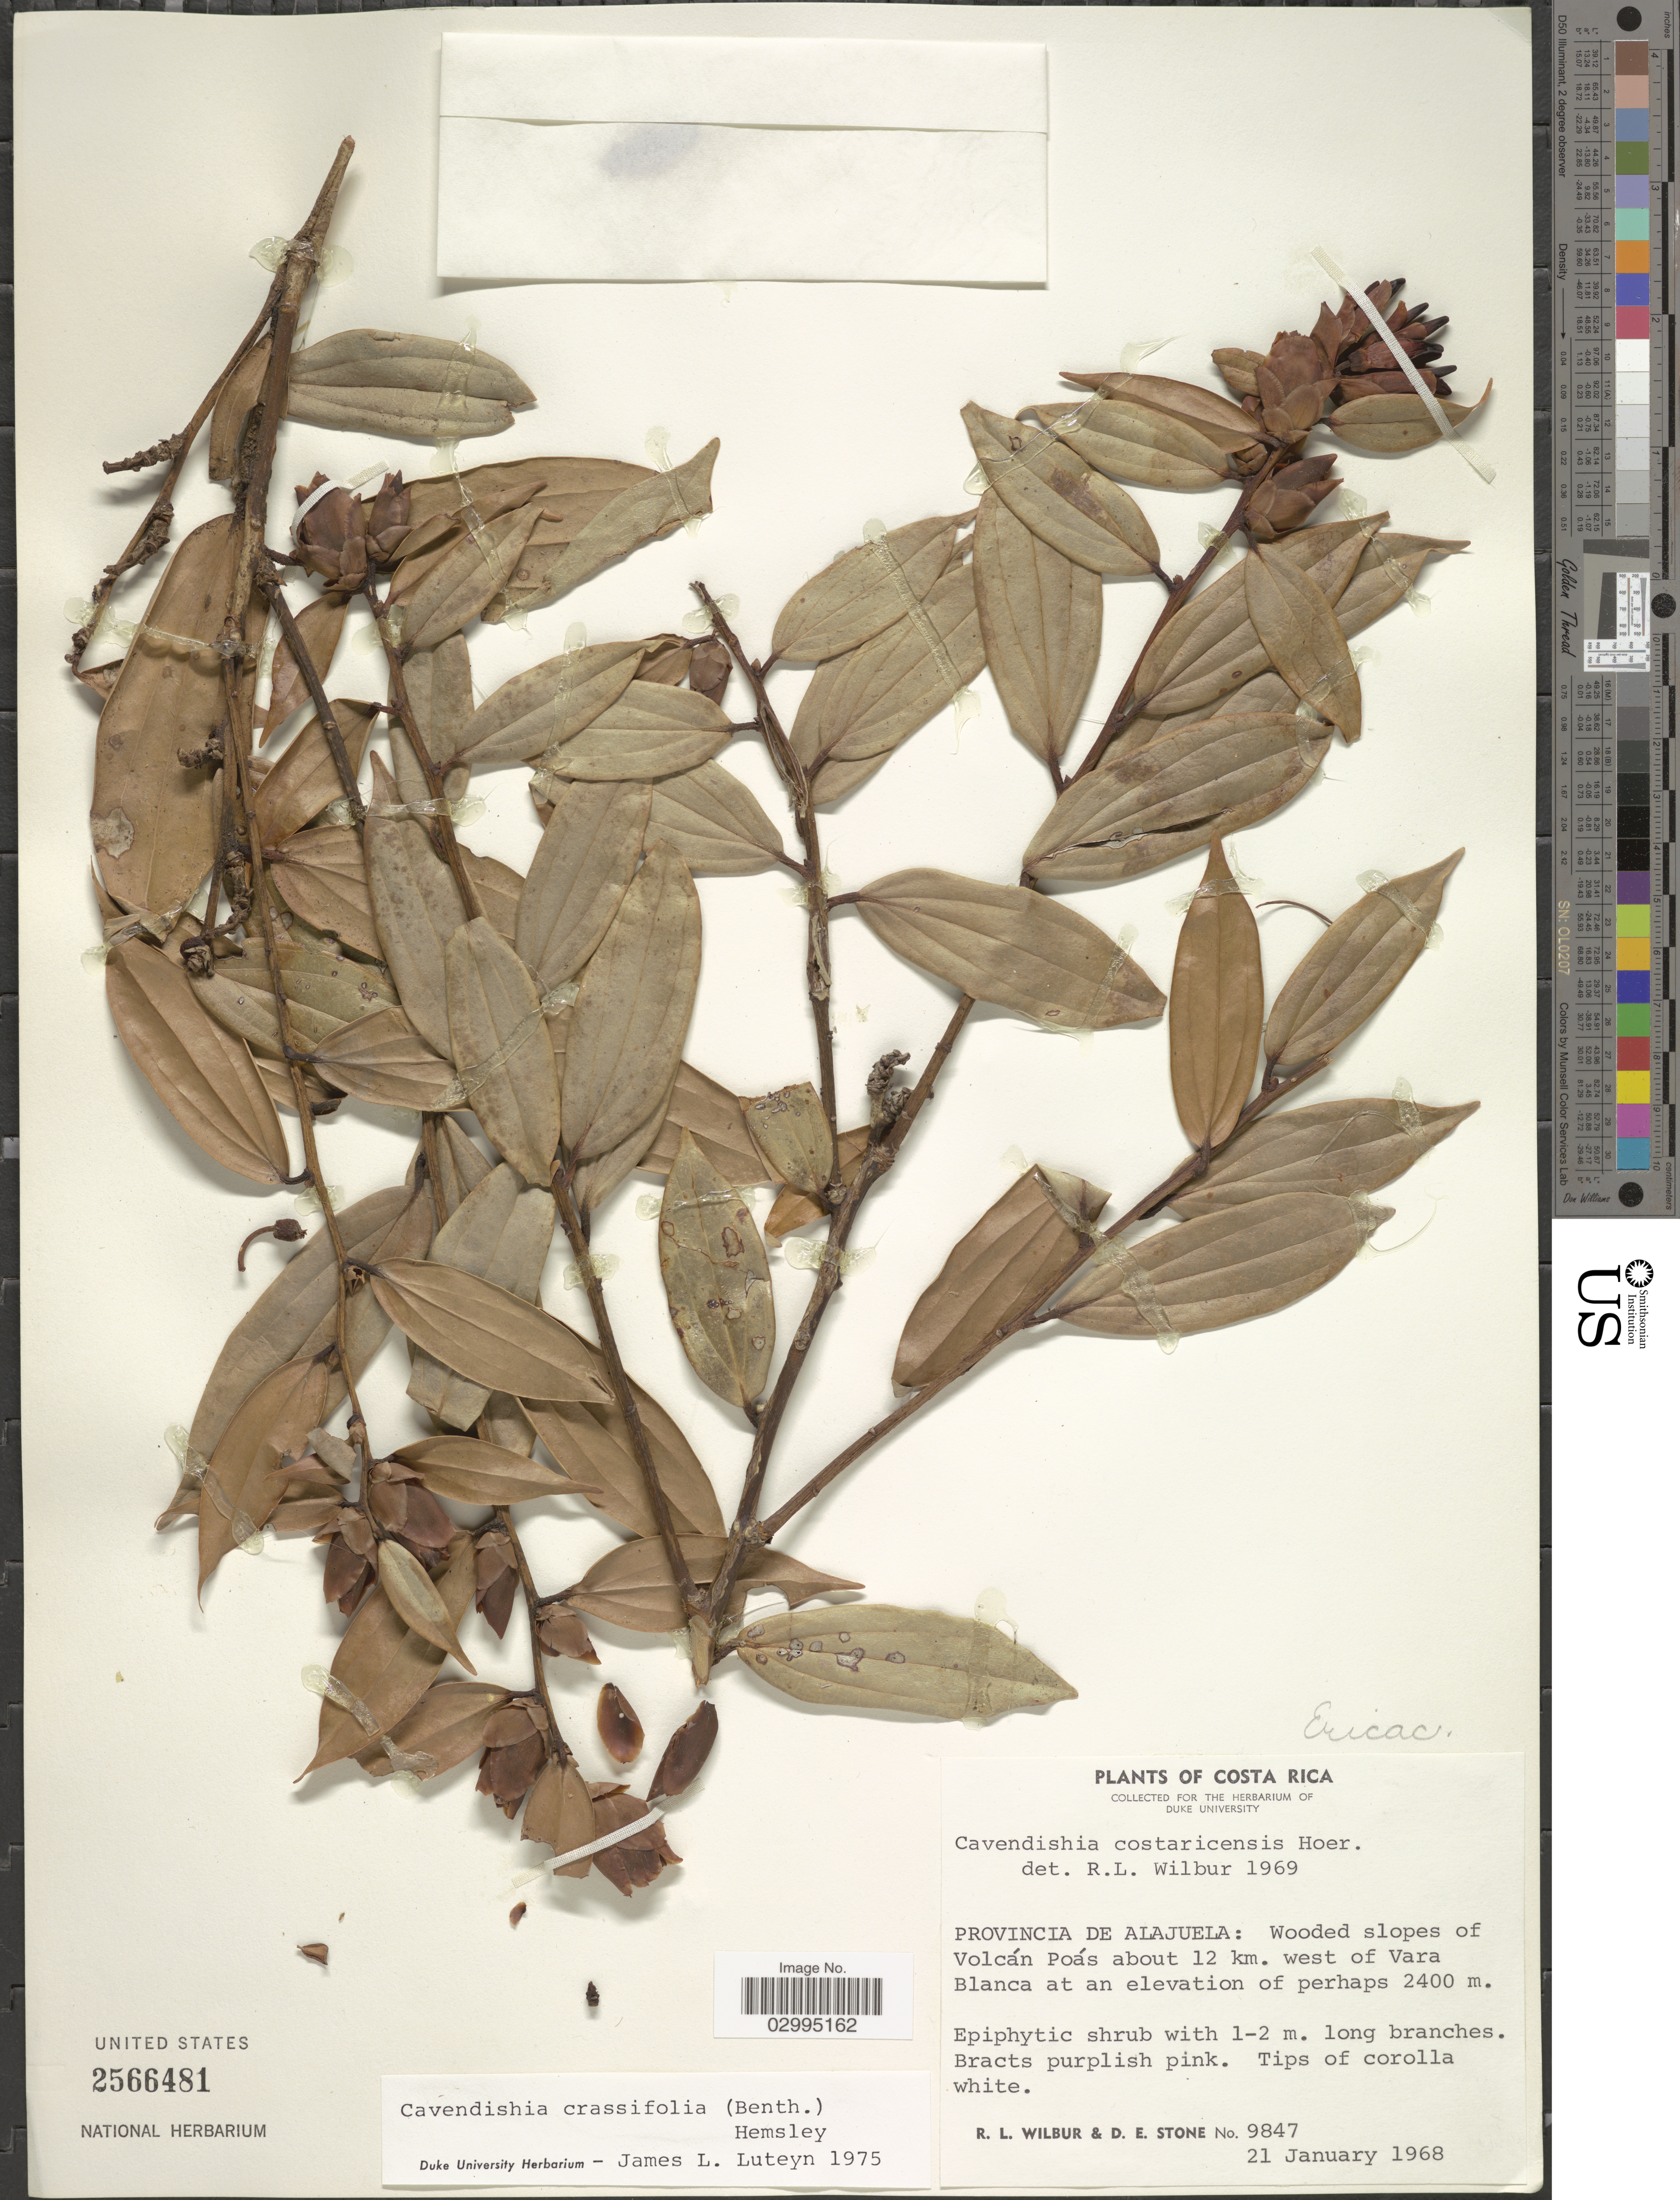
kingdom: Plantae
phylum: Tracheophyta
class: Magnoliopsida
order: Ericales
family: Ericaceae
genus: Cavendishia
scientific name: Cavendishia crassifolia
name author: (Benth.) Hemsl.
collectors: R. L. Wilbur & D. E. Stone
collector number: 9847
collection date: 1968-01-21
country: Costa Rica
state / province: Alajuela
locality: Provincia de Alajuela: Wooded slopes of Volcán Poás about 12 km. west of Vara Blanca.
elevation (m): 2400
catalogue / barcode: US 2566481